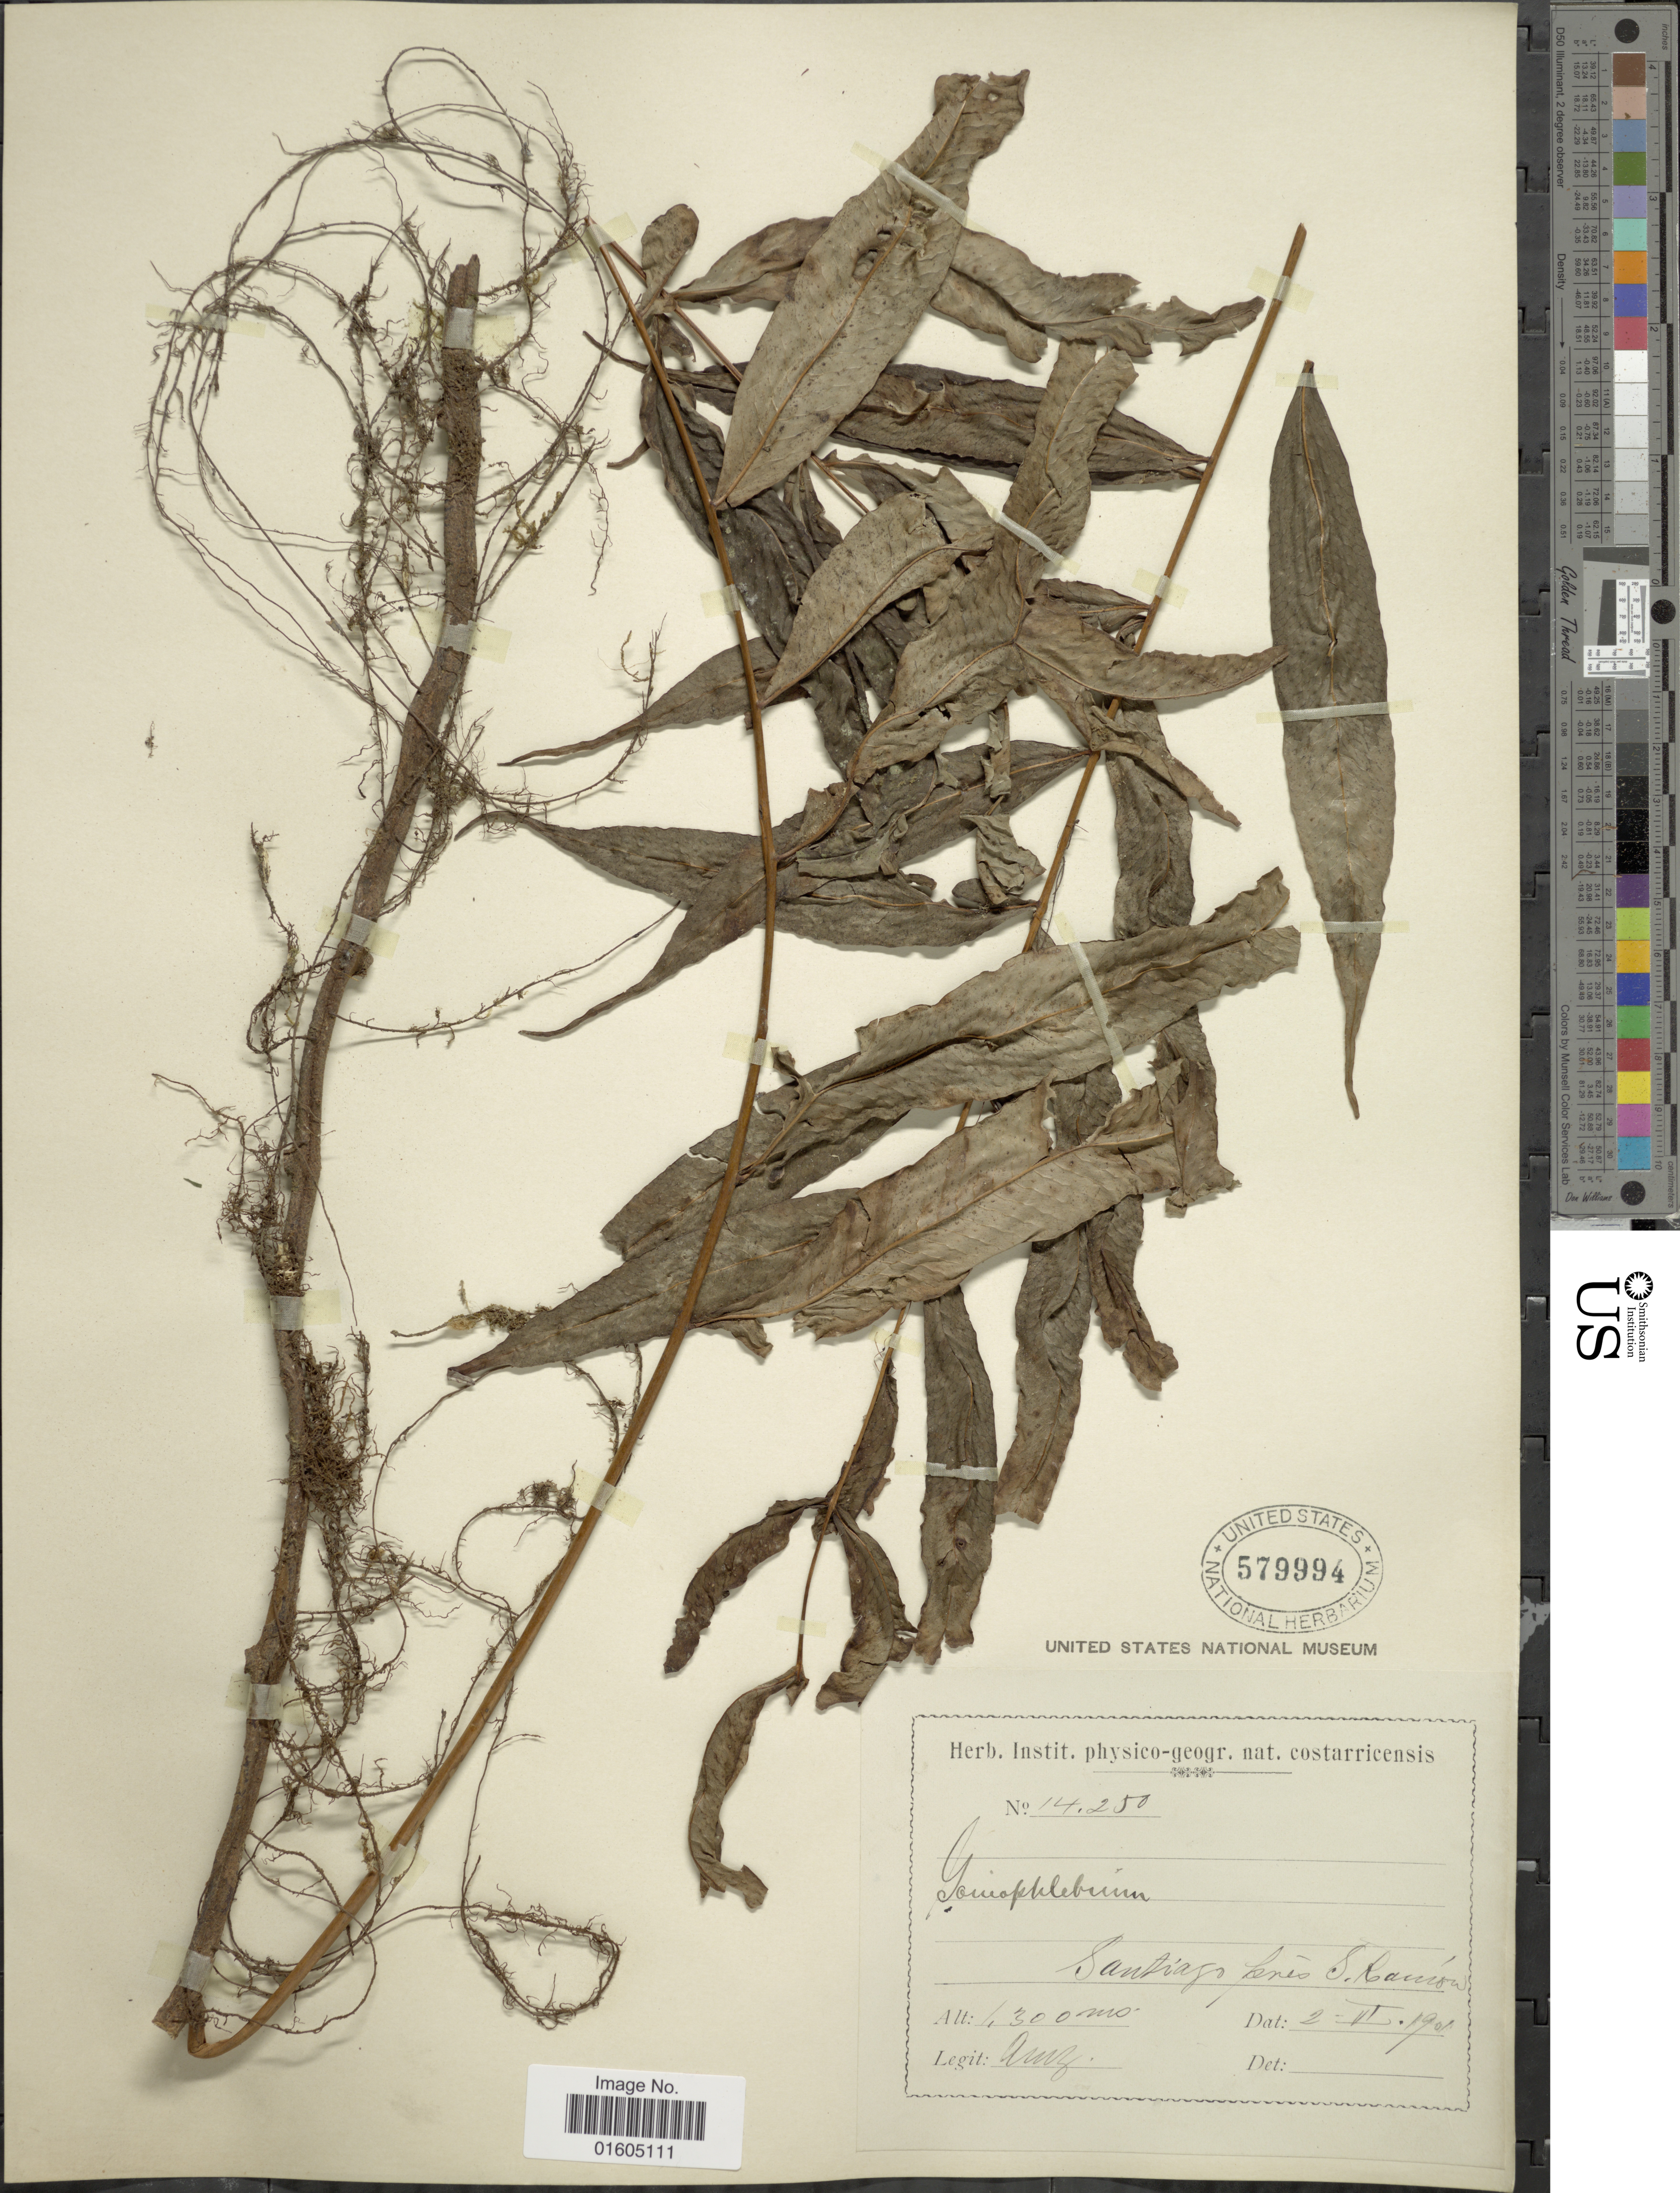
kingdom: Plantae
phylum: Tracheophyta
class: Polypodiopsida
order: Polypodiales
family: Polypodiaceae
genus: Serpocaulon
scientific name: Serpocaulon fraxinifolium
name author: (Jacq.) A.R. Sm.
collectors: A. Brenes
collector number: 14250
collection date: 1901-06-02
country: Costa Rica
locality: Costarricensis. Santiago Jones S. Ramon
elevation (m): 1300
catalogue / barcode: US 579994